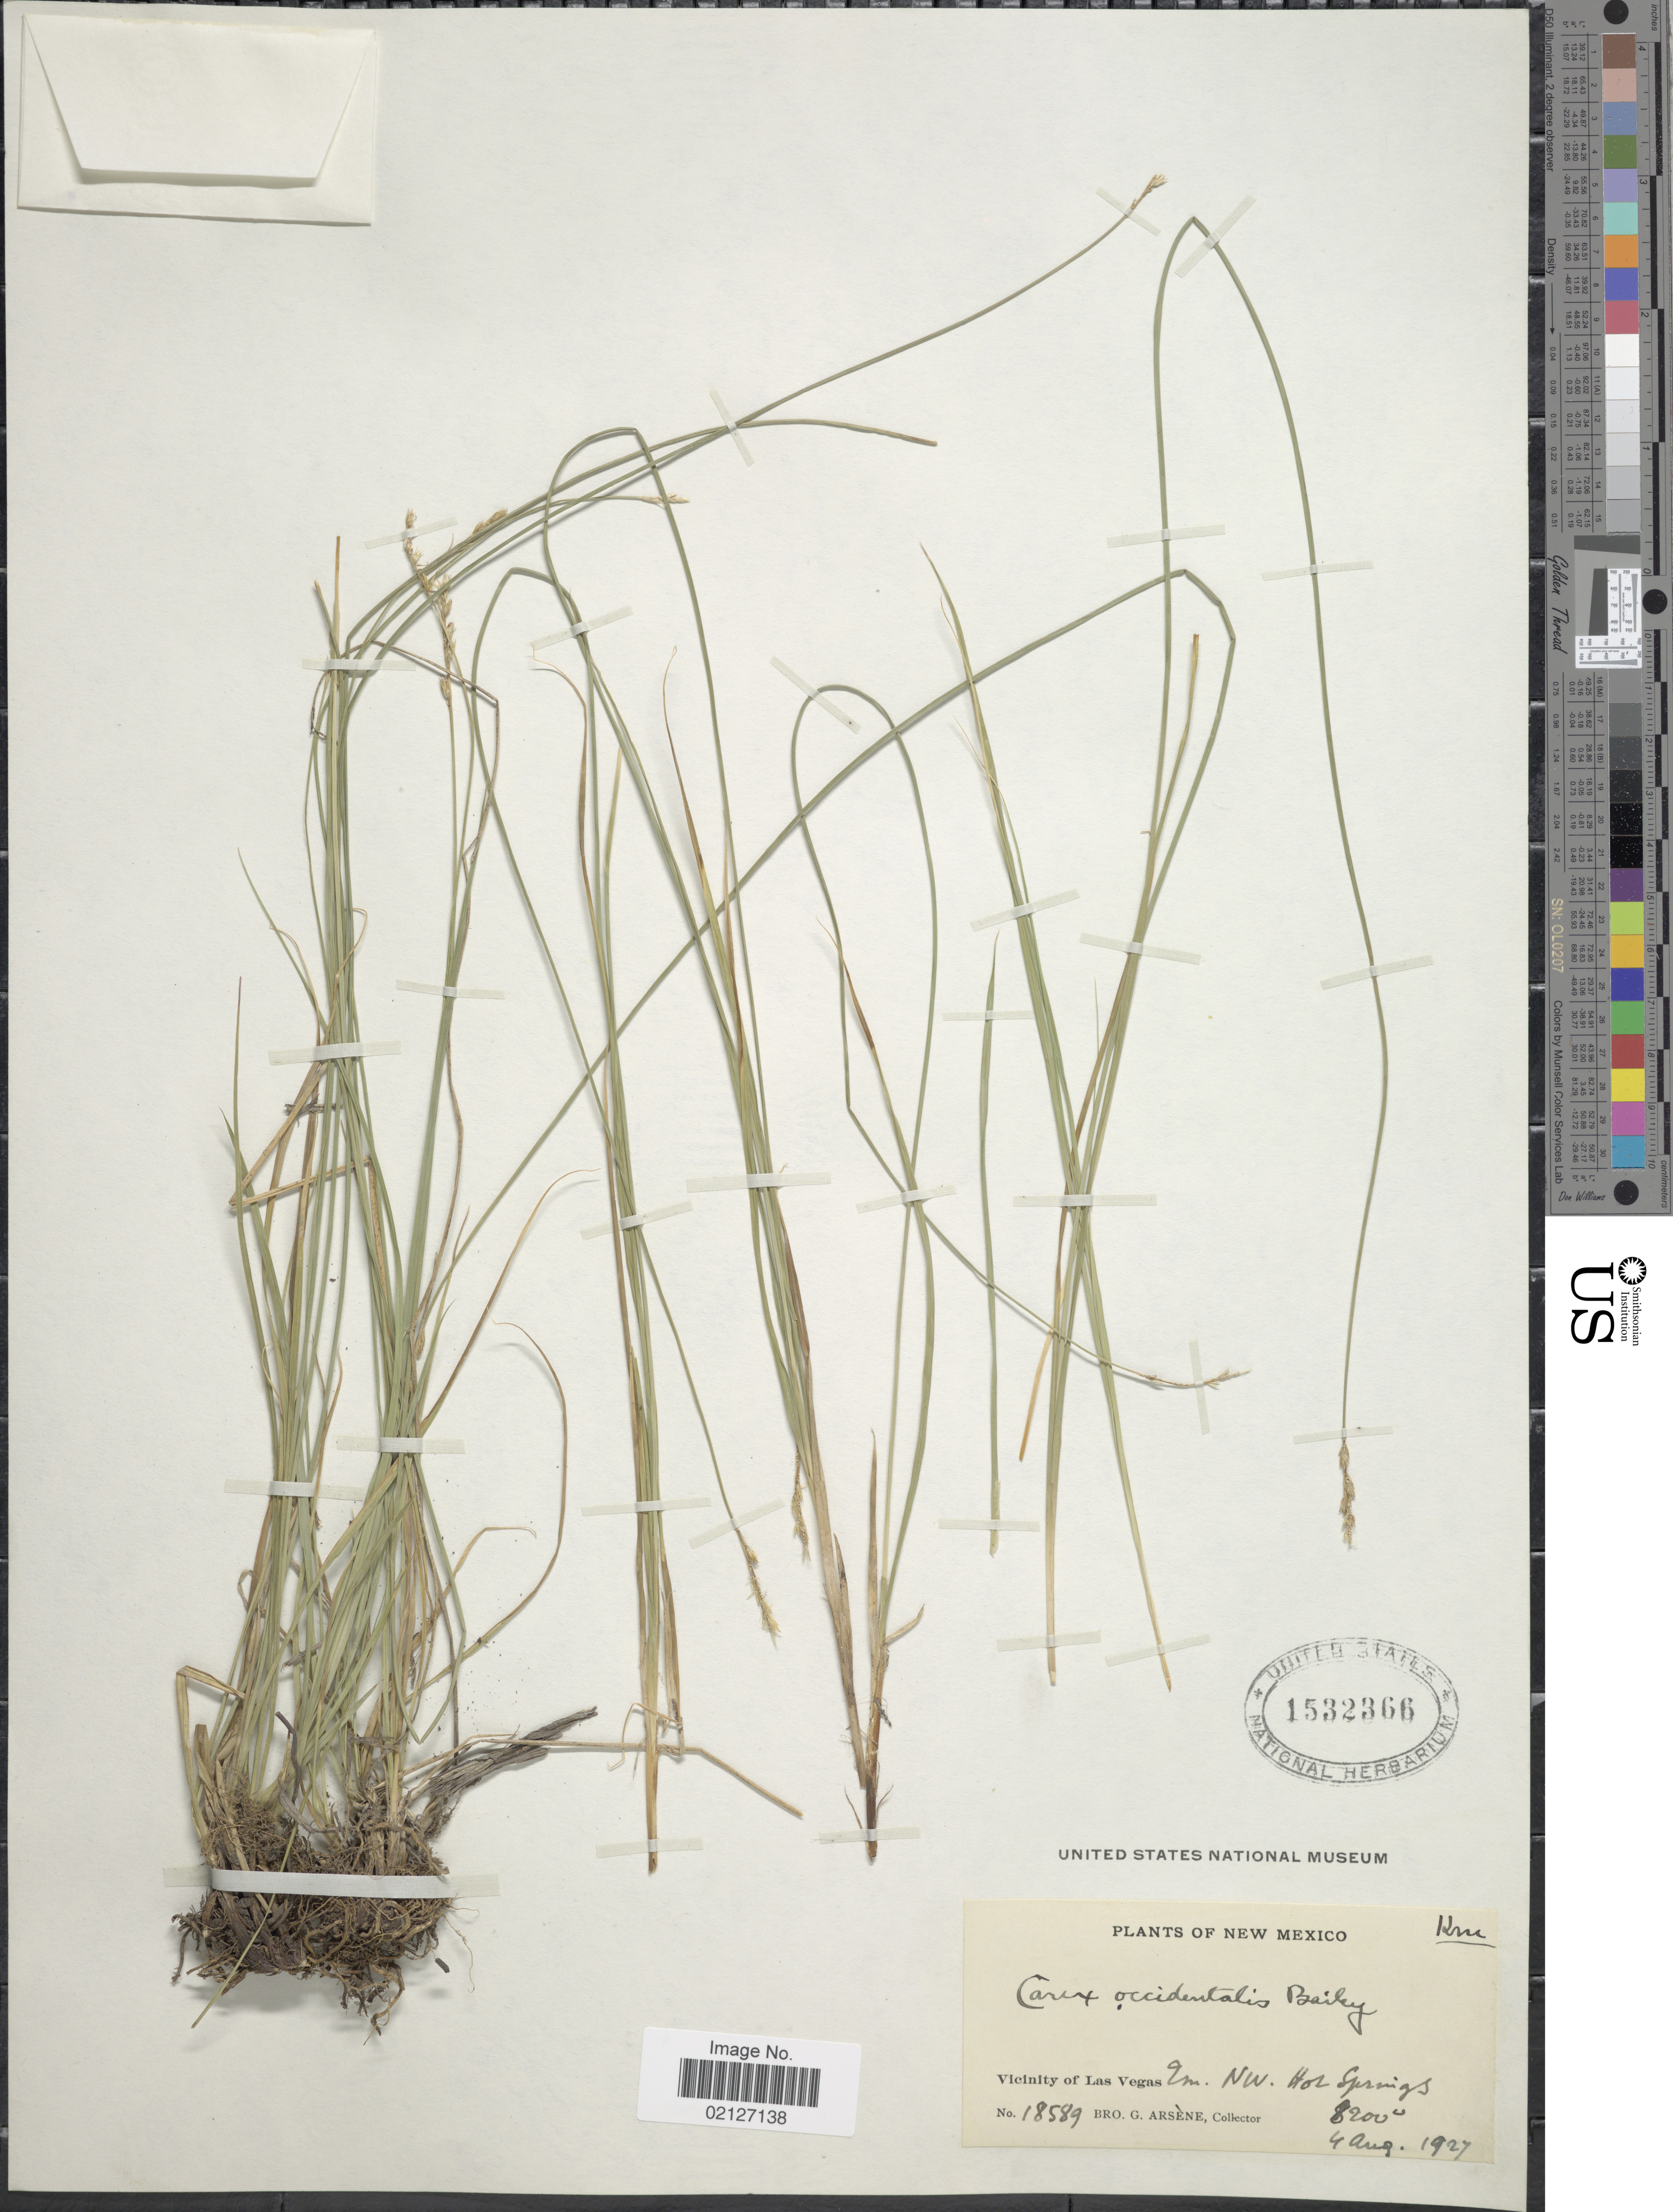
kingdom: Plantae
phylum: Tracheophyta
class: Liliopsida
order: Poales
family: Cyperaceae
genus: Carex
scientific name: Carex occidentalis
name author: L.H. Bailey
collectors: Bro. G. Arsène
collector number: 18589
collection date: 1927-08-04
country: United States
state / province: New Mexico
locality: Vicinity of Las Vegas, 9 mi. Nw. Hot Springs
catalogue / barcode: US 1532366